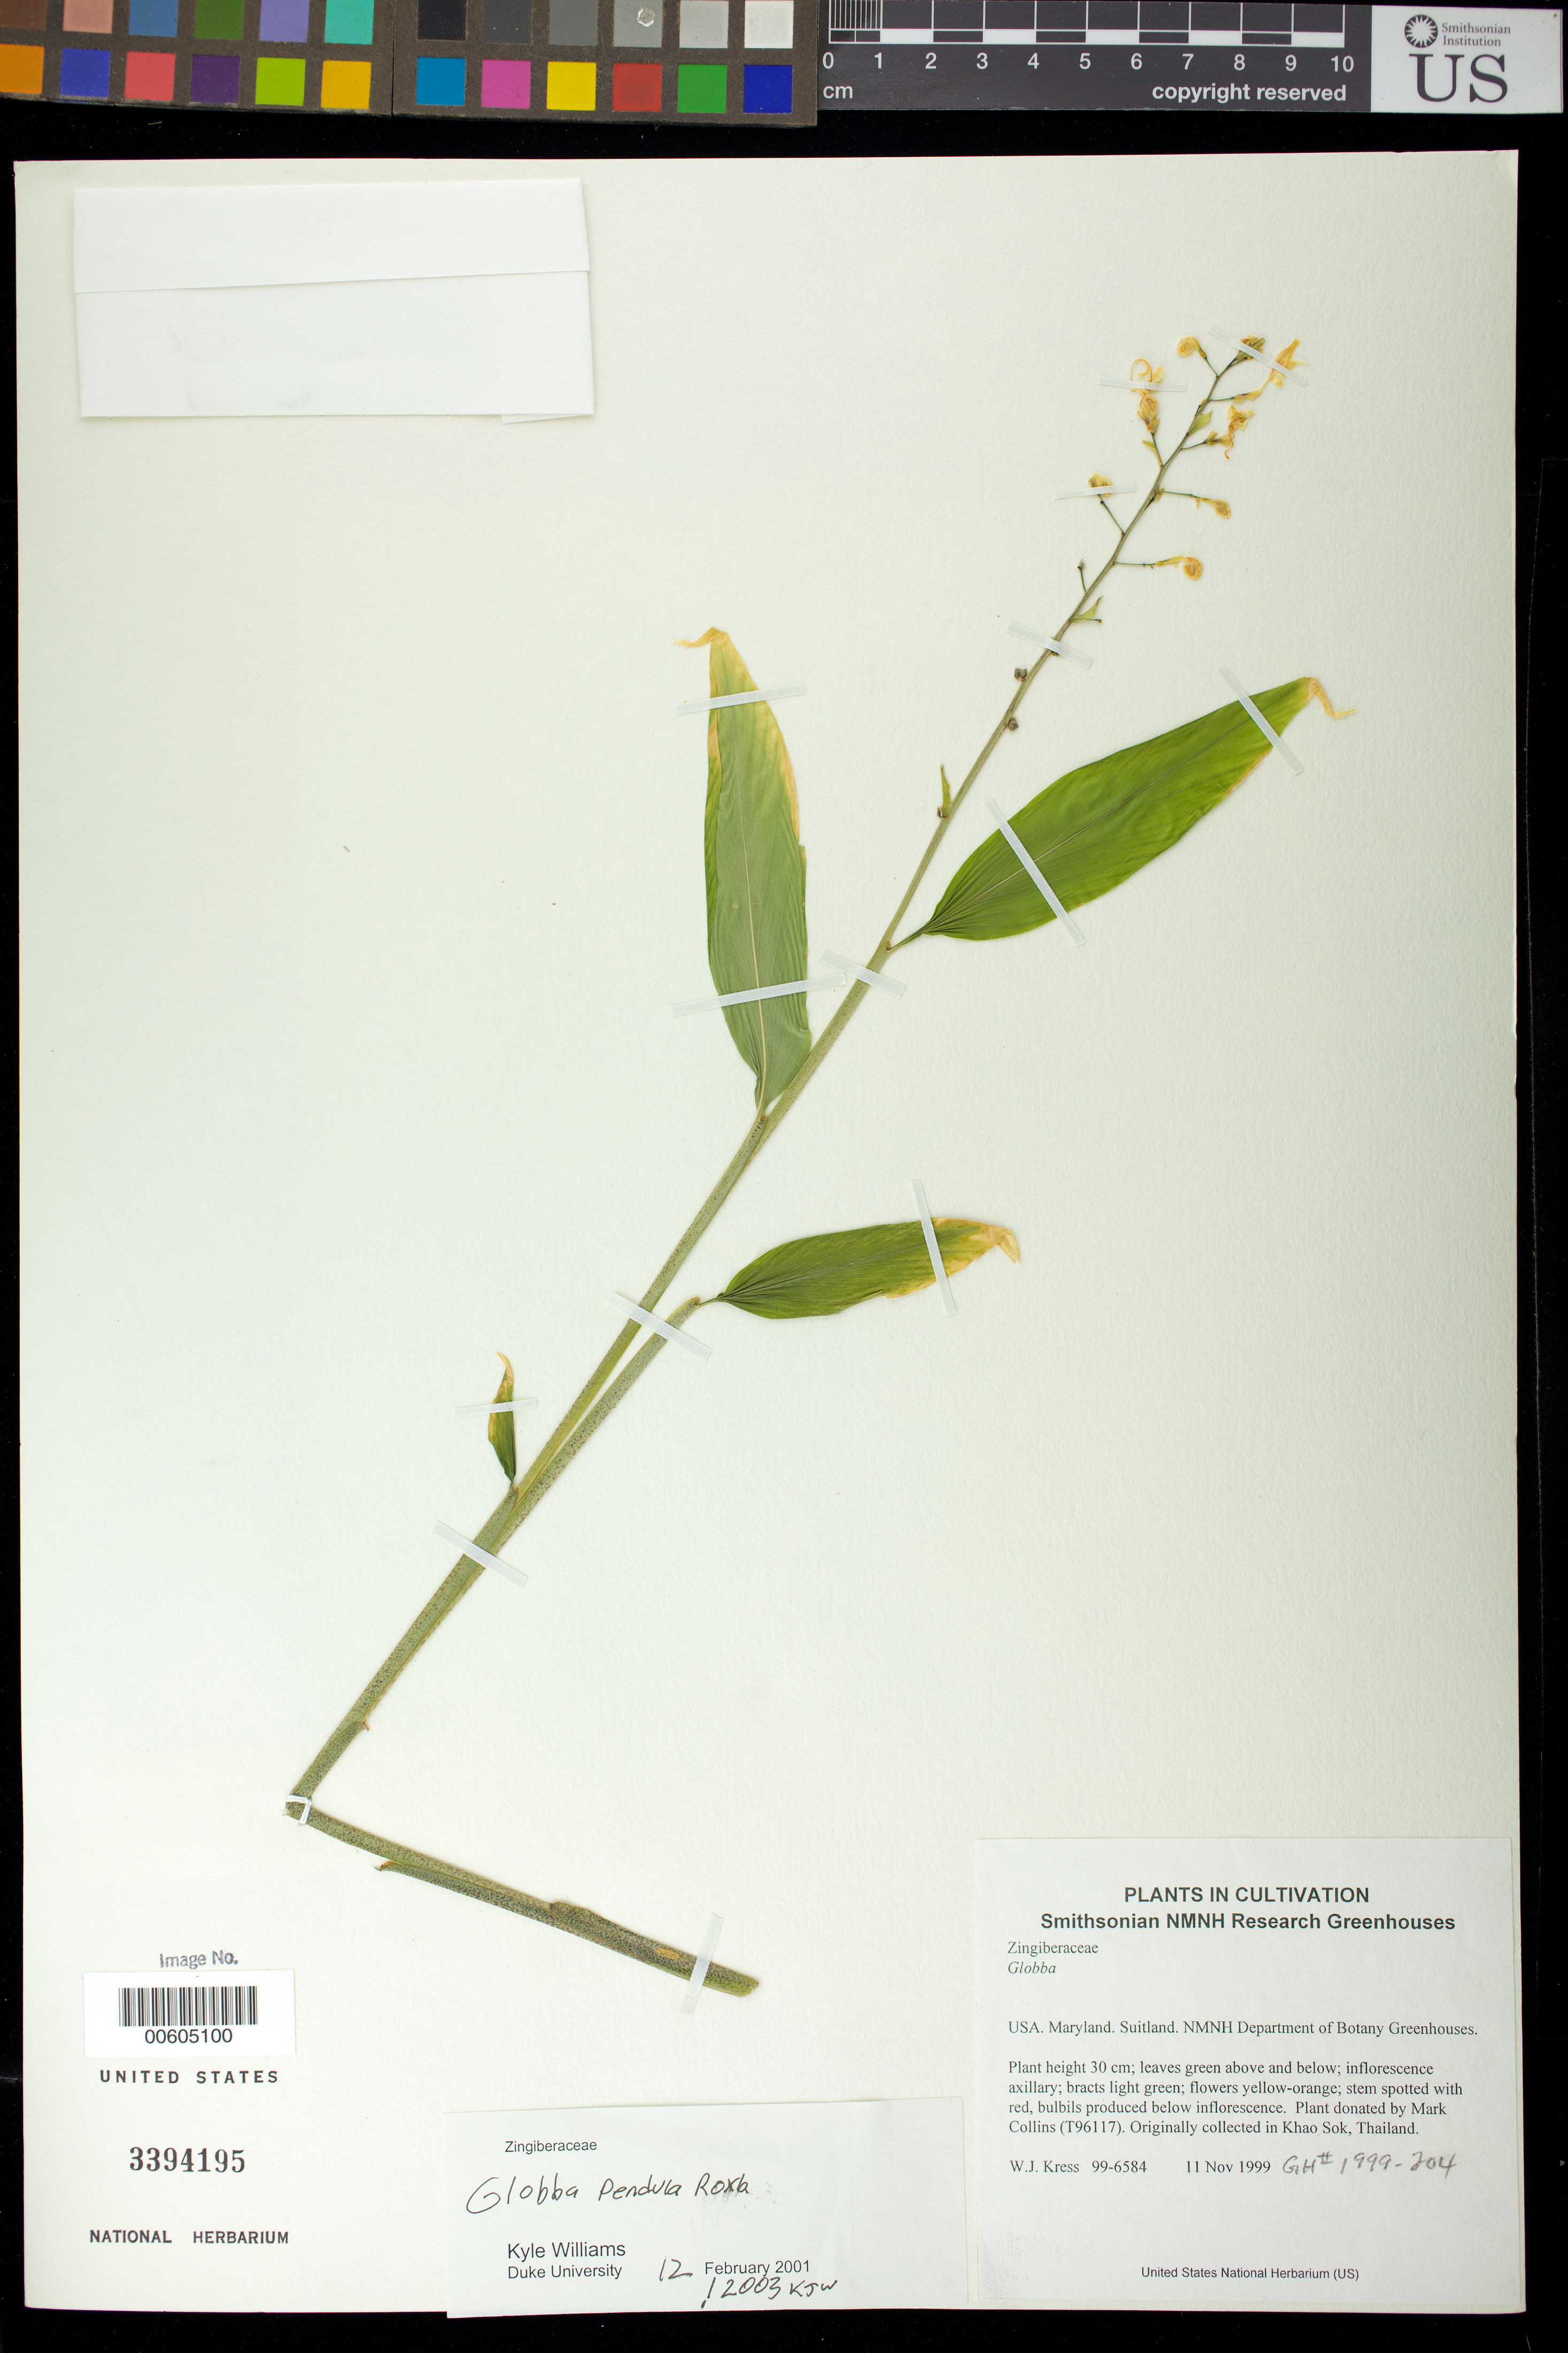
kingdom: Plantae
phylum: Tracheophyta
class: Liliopsida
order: Zingiberales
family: Zingiberaceae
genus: Globba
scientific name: Globba pendula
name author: Roxb.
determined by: Williams, K. J.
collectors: W. J. Kress & M. Bordelon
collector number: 99-6584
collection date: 1999-11-11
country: United States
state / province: Maryland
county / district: Prince George's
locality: NMNH Botany Research Greenhouses. Suitland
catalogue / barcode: US 3394195